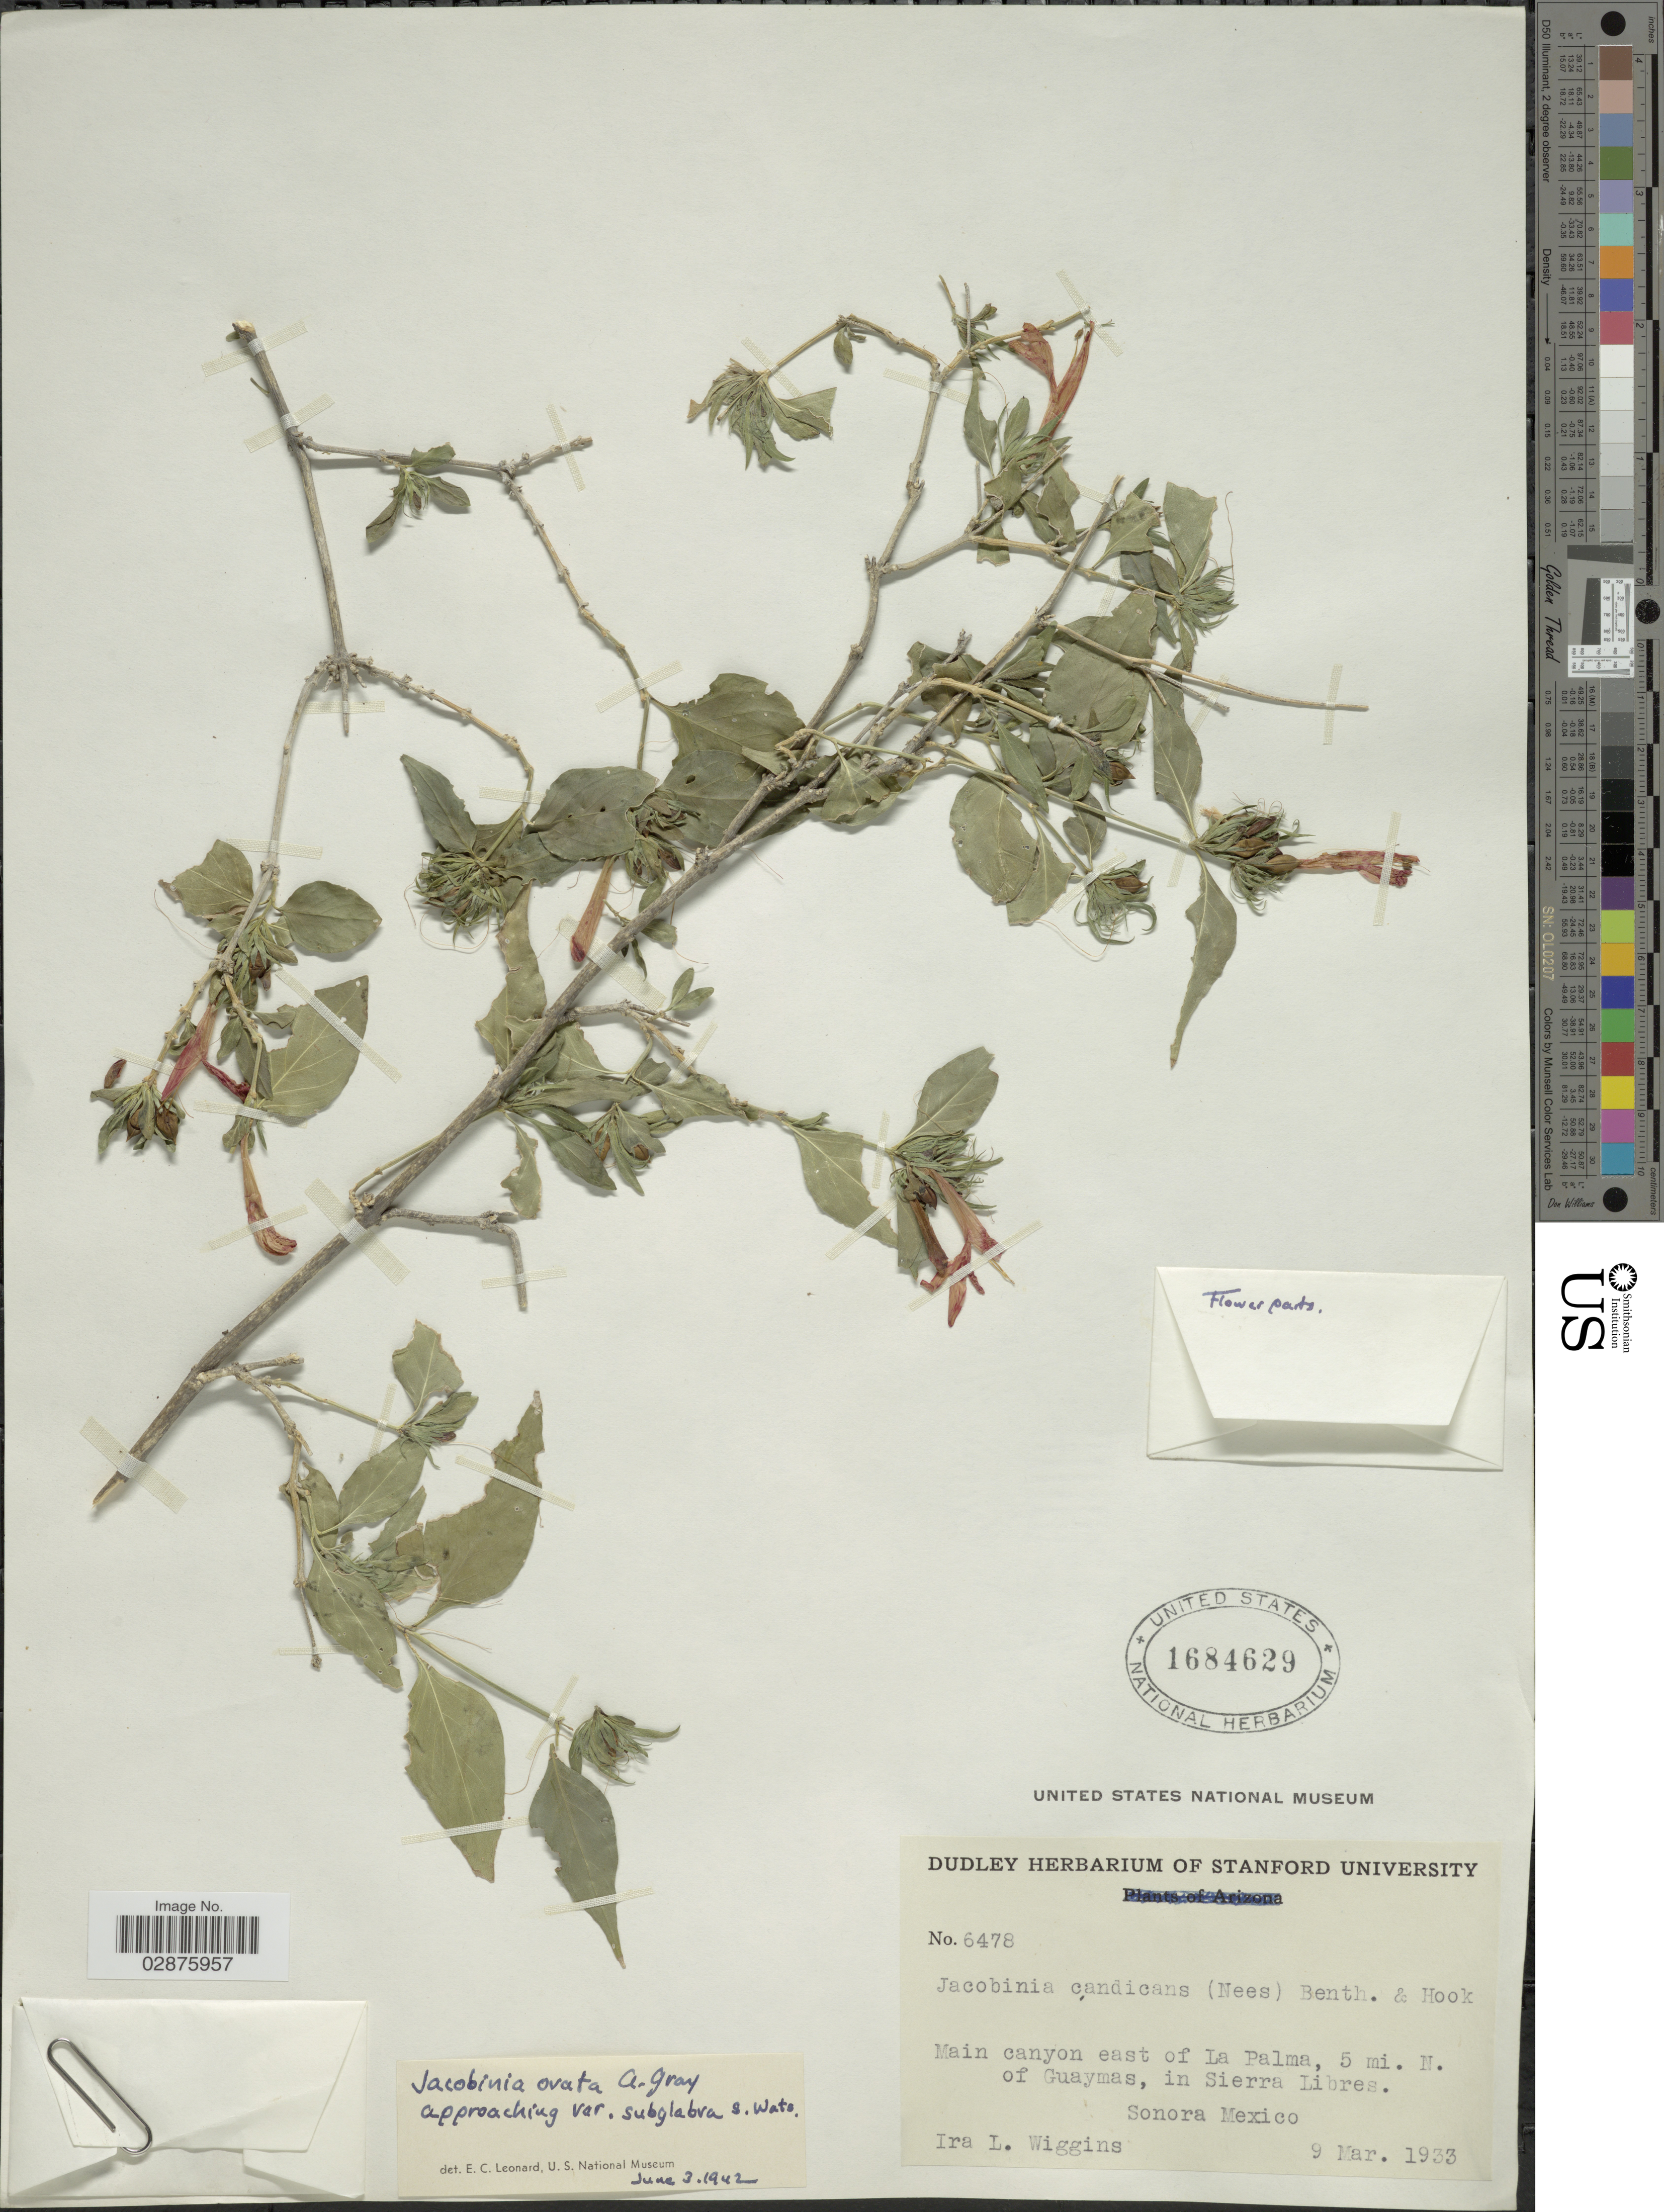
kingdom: Plantae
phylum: Tracheophyta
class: Magnoliopsida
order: Lamiales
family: Acanthaceae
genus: Justicia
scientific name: Justicia candicans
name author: (Nees) L.D. Benson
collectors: I. L. Wiggins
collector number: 6478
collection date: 1933-03-09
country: Mexico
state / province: Sonora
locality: Main canyon east of La Palma, 5 mi. N. of Guaymas, in Sierra Libres.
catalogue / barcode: US 1684629